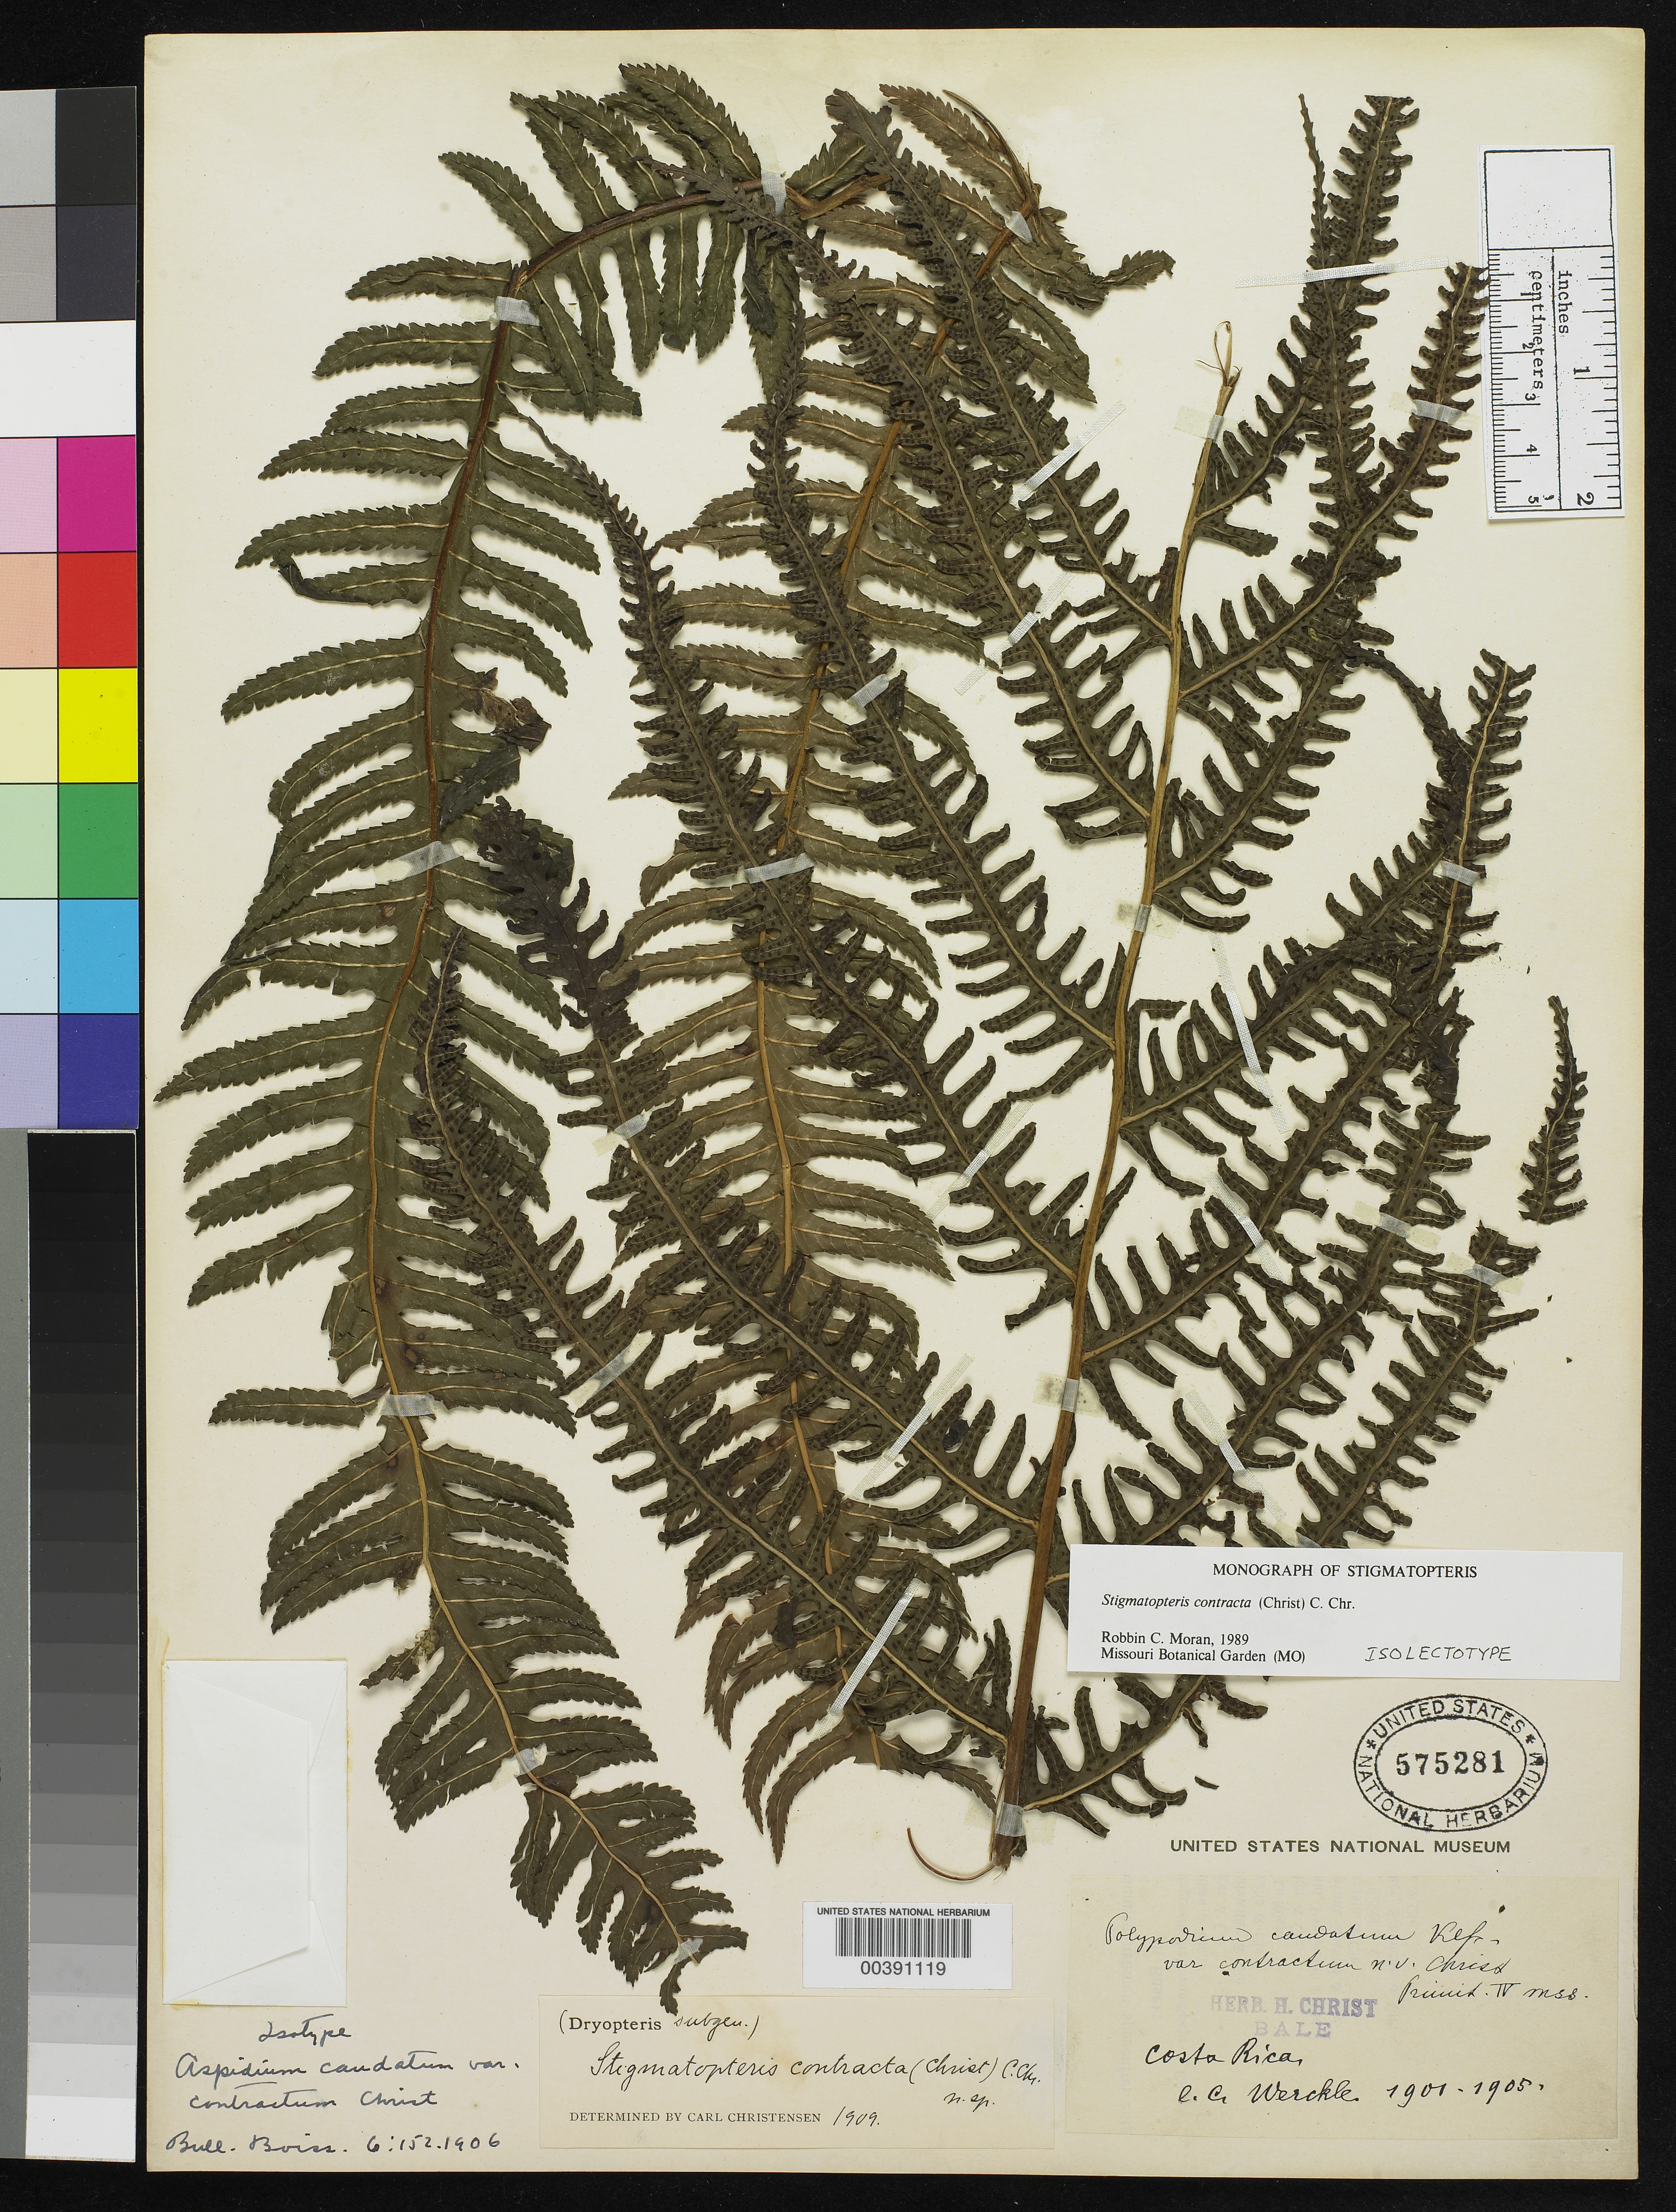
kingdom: Plantae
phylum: Tracheophyta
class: Polypodiopsida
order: Polypodiales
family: Tectariaceae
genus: Aspidium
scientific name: Aspidium caudatum var. contractum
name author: Christ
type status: Isolectotype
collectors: C. C Wercklé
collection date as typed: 1901 to -- --- 1905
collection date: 1901/1905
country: Costa Rica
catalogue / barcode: US 575281